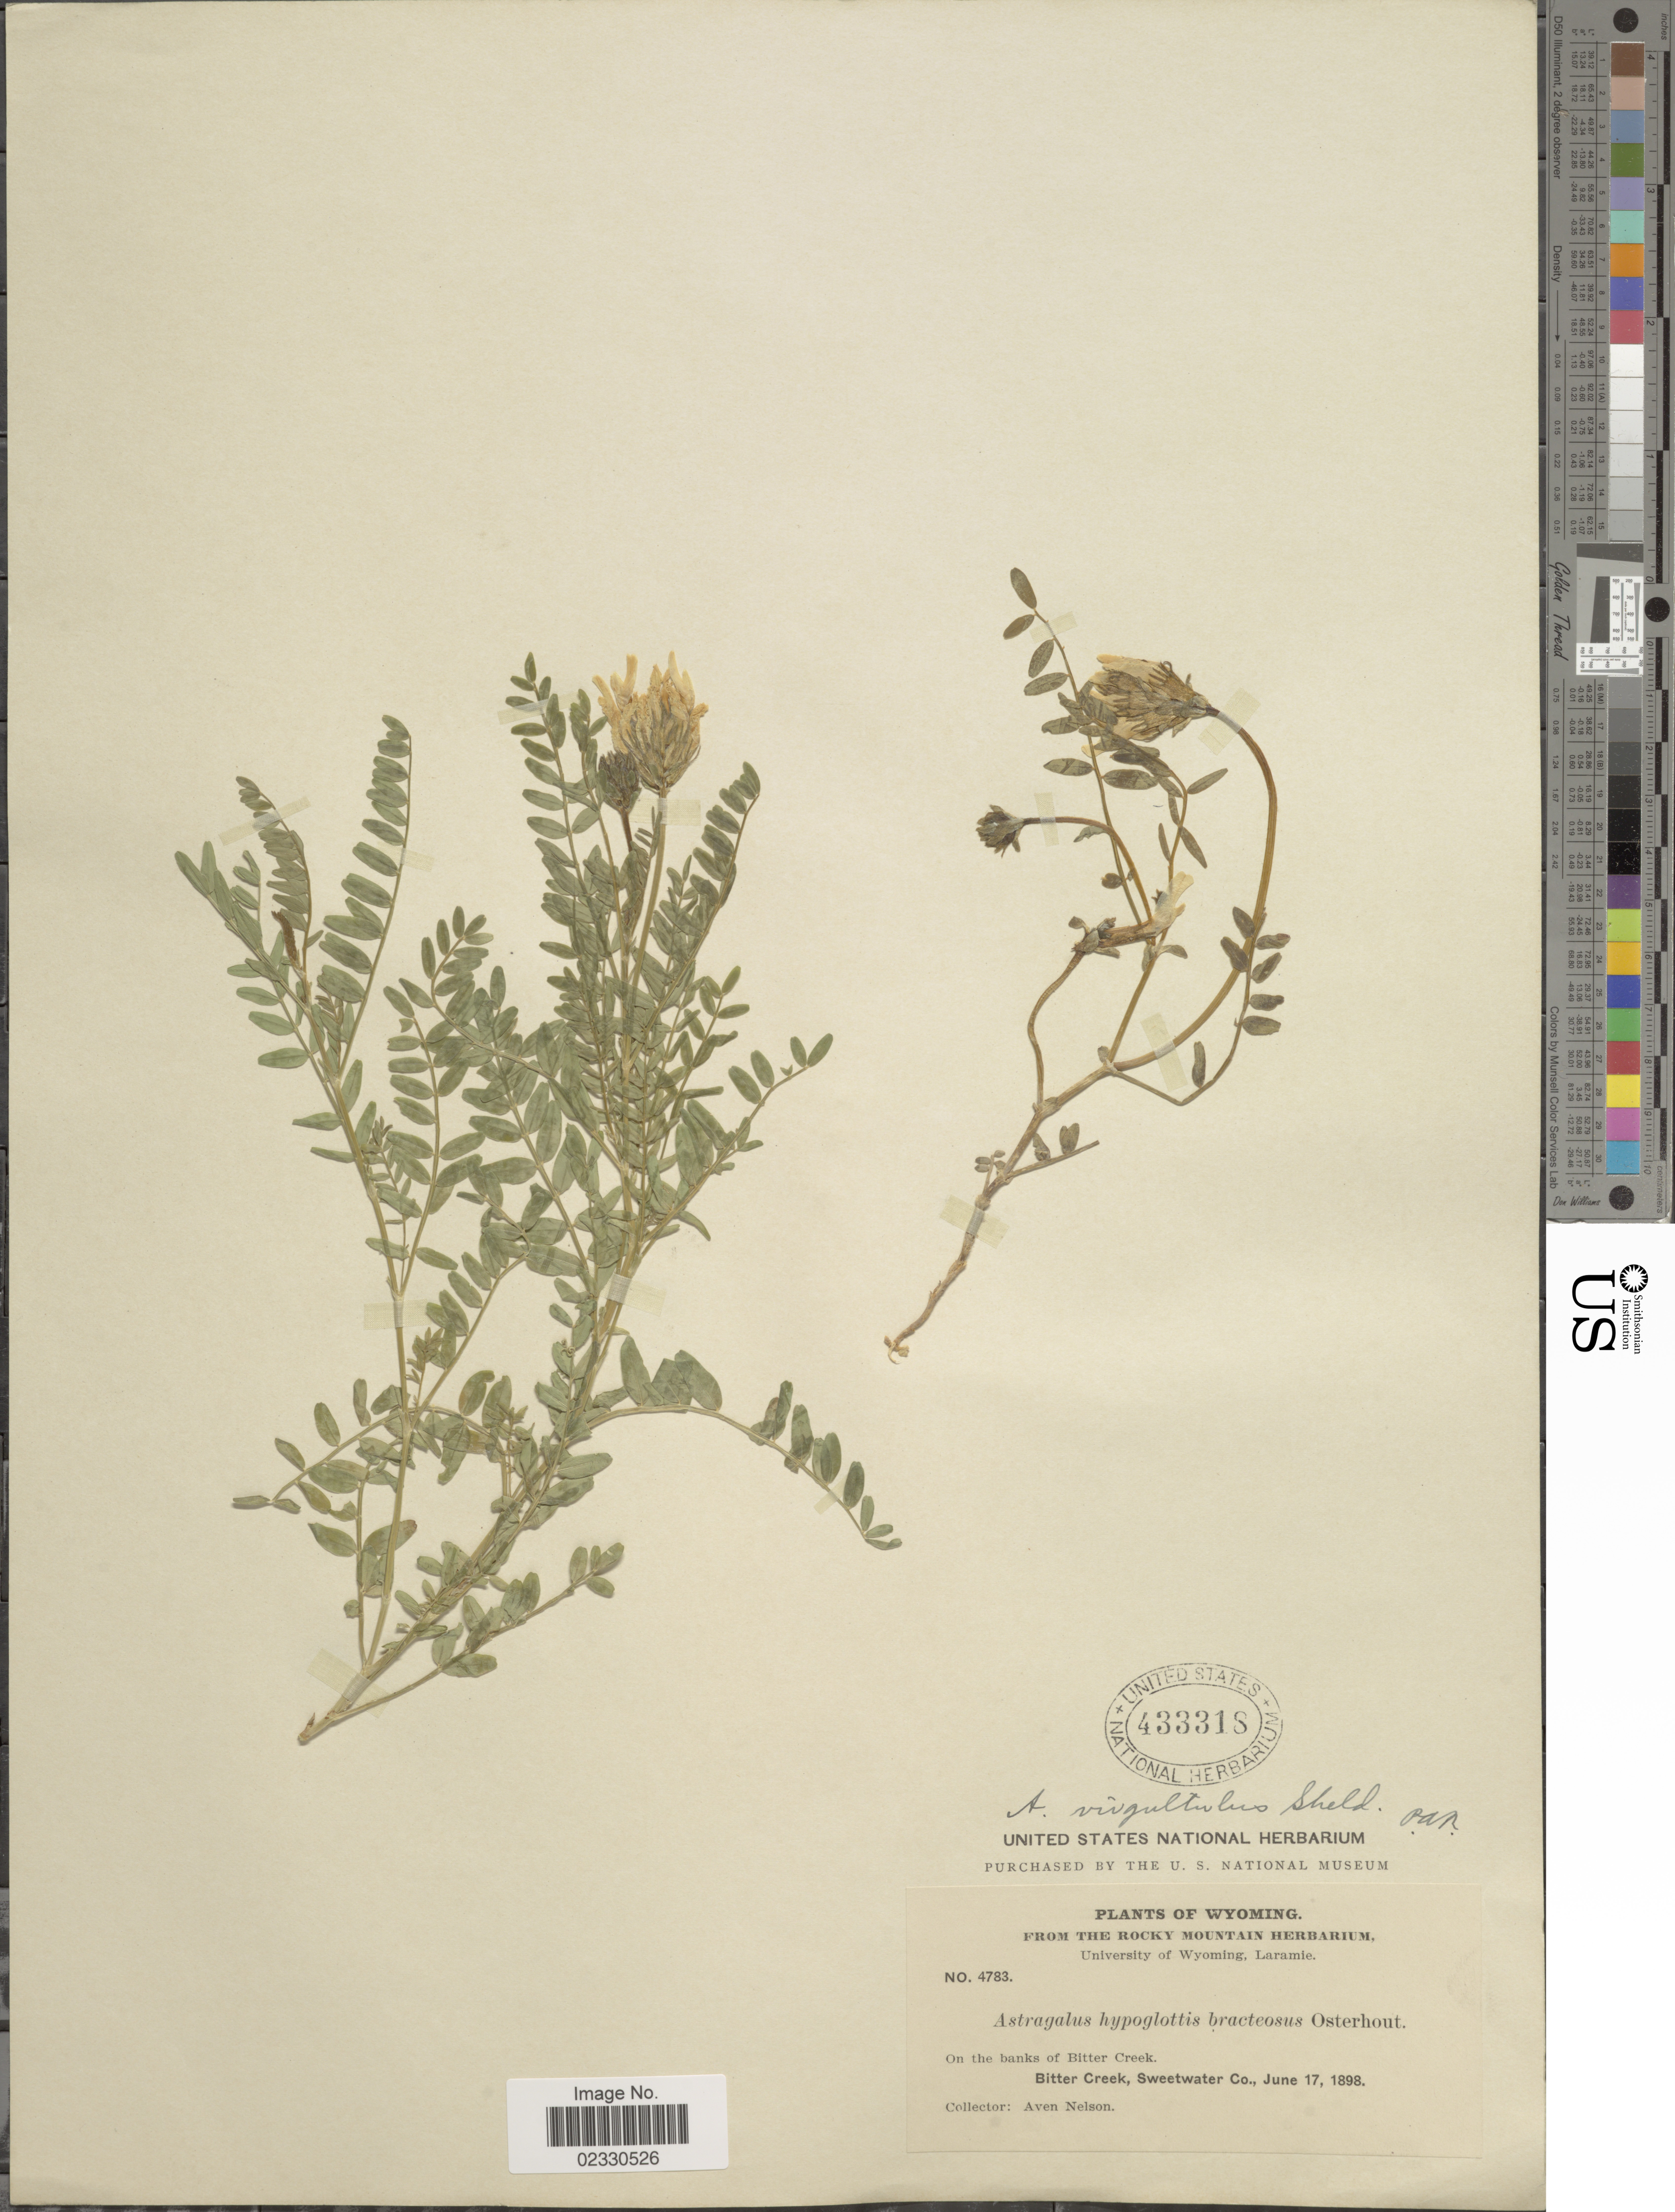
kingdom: Plantae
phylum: Tracheophyta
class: Magnoliopsida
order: Fabales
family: Fabaceae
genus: Astragalus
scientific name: Astragalus dasyglottis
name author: DC.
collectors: A. Nelson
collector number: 4783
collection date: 1898-06-17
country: United States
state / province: Wyoming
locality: On the banks of Bitter Creek, Bitter Creek, Sweetwater Co.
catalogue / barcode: US 433318